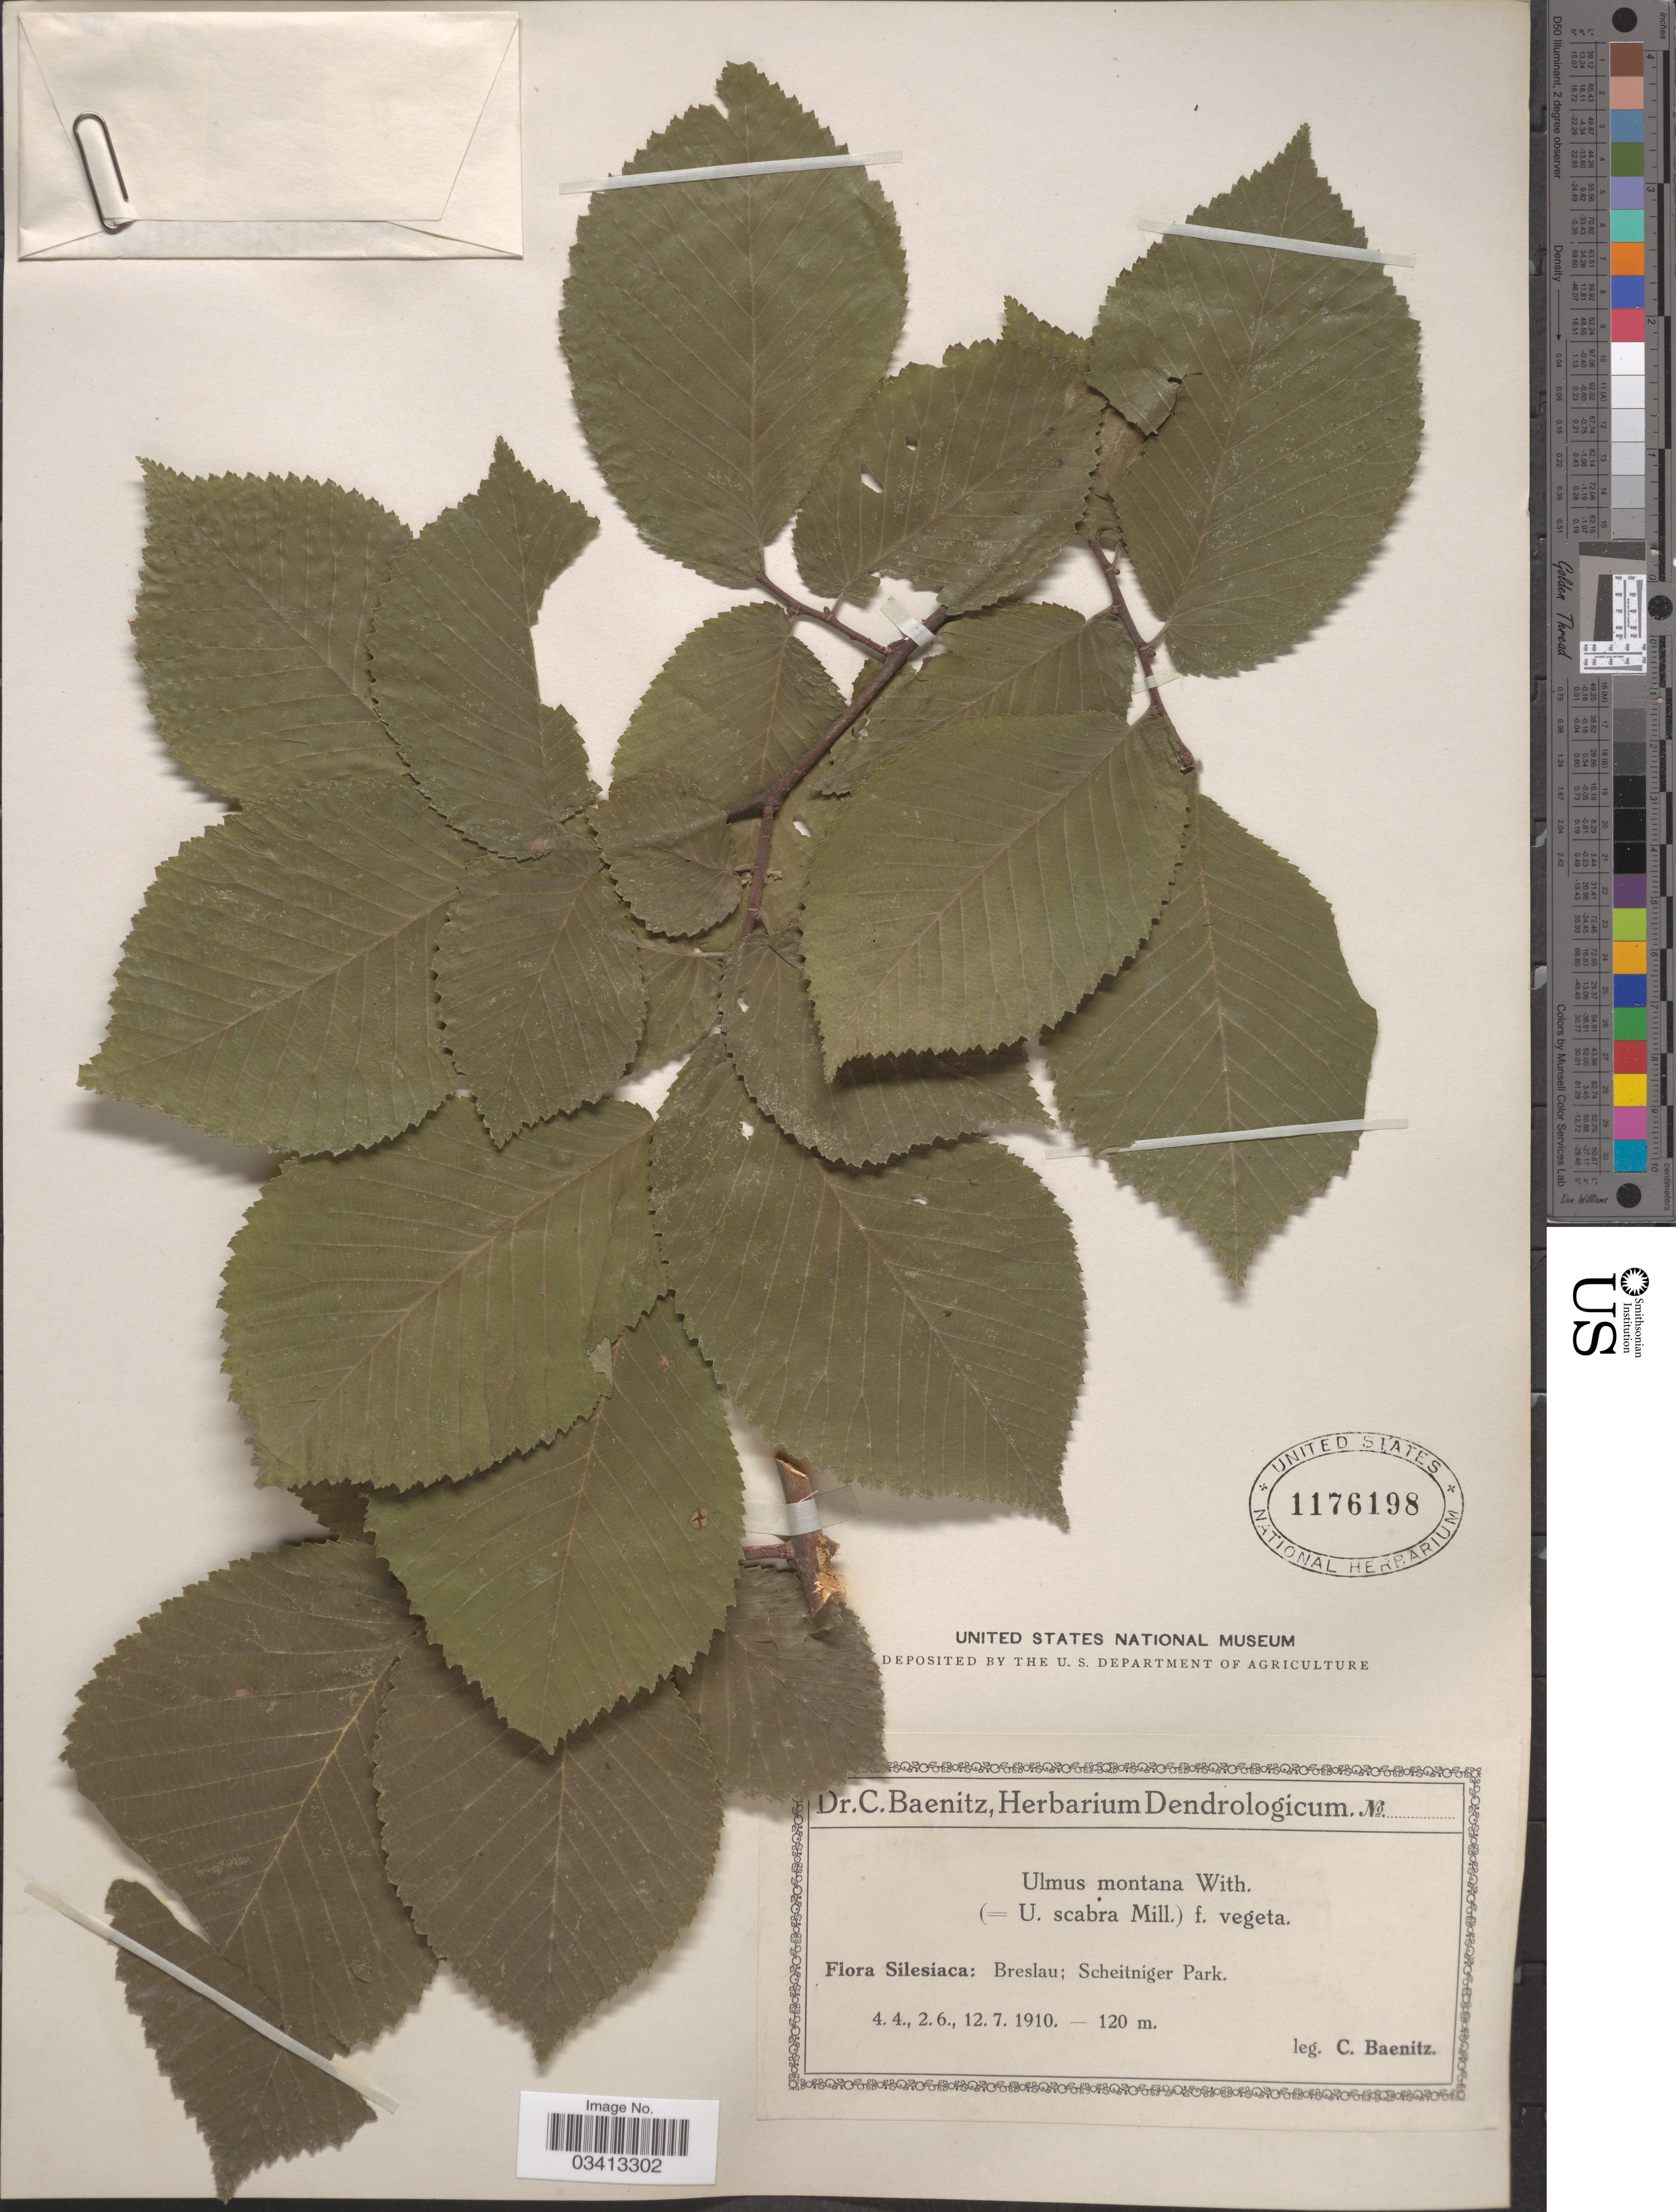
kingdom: Plantae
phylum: Tracheophyta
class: Magnoliopsida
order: Rosales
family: Ulmaceae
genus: Ulmus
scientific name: Ulmus glabra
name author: Huds.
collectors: C. G. Baenitz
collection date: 1910-04-04/1910-07-12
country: Poland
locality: Silesiaca: Breslau; Scheitniger Park.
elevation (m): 120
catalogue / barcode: US 1176198